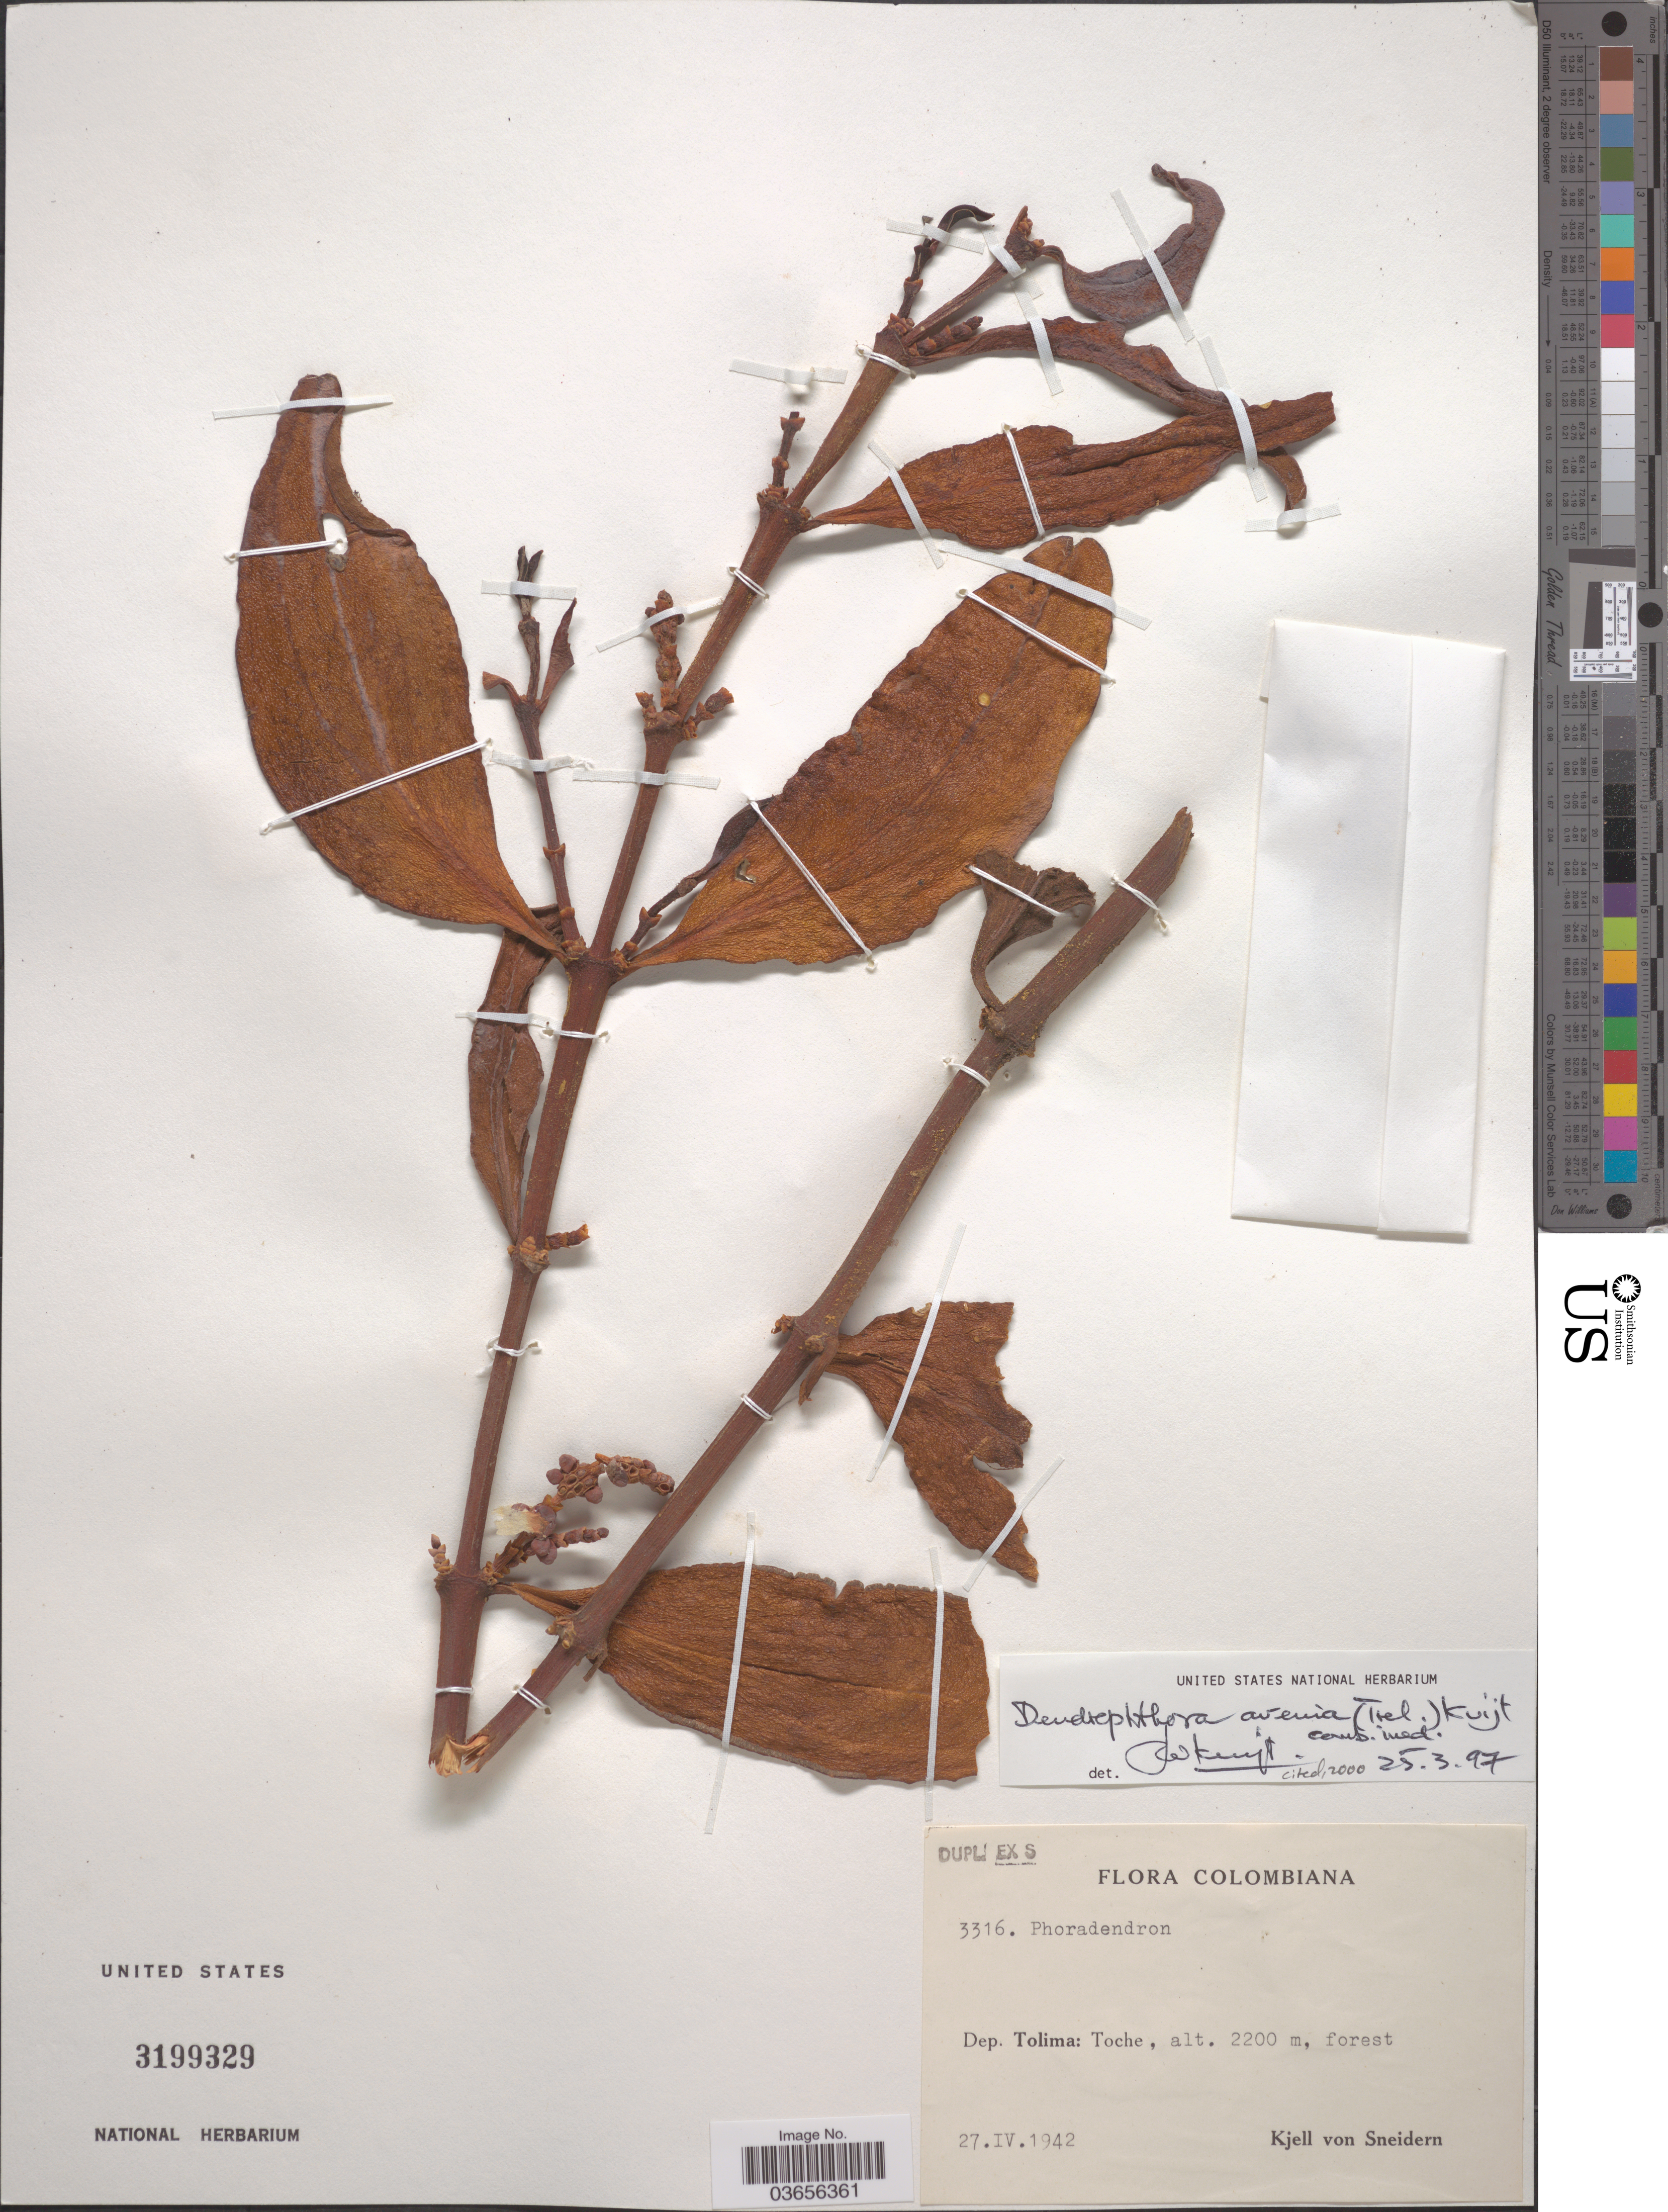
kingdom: Plantae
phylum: Tracheophyta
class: Magnoliopsida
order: Santalales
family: Viscaceae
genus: Dendrophthora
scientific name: Dendrophthora avenia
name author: (Trel.) Kuijt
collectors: K. von Sneidern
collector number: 3316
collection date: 1942-04-27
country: Colombia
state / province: Tolima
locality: Dep. Tolima: Toche.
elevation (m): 2200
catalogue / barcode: US 3199329